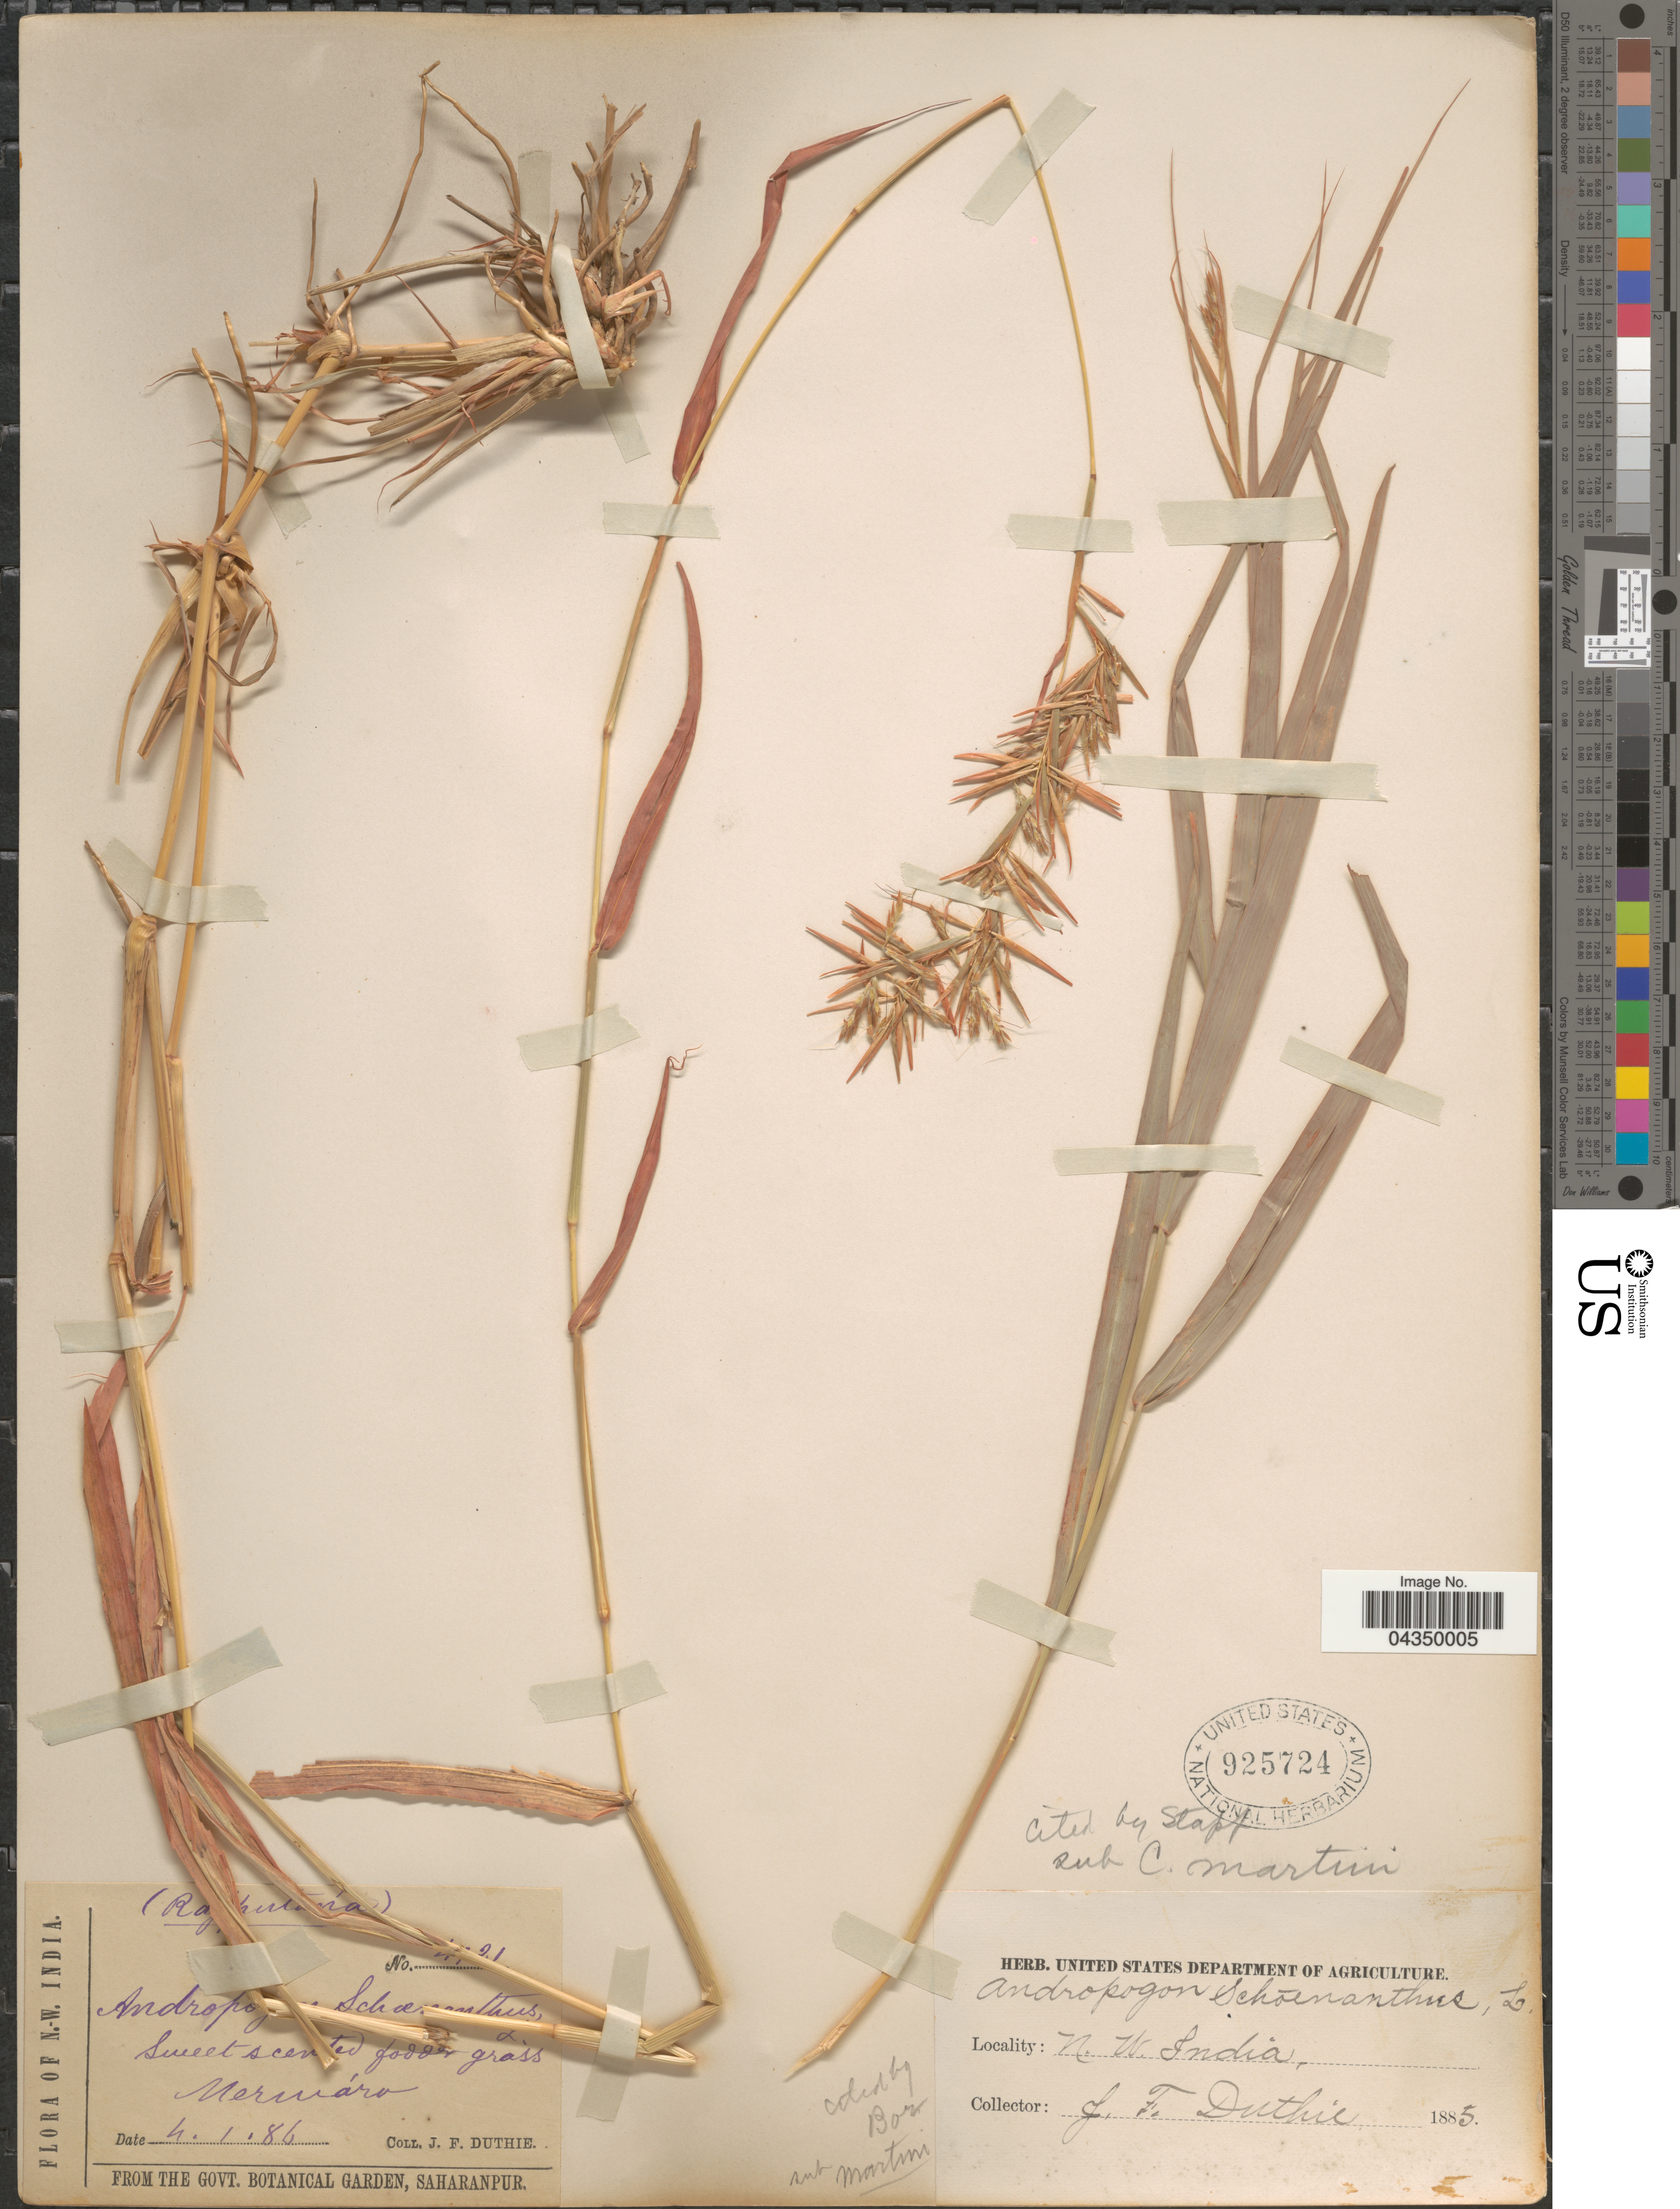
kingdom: Plantae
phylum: Tracheophyta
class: Liliopsida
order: Poales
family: Poaceae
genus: Cymbopogon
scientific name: Cymbopogon martini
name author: (Roxb.) Stapf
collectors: J. F. Duthie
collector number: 4121*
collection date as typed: Transcribed d/m/y: 4/1/86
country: India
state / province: Rajasthan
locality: N. W. India. Merwara.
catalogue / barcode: US 925724